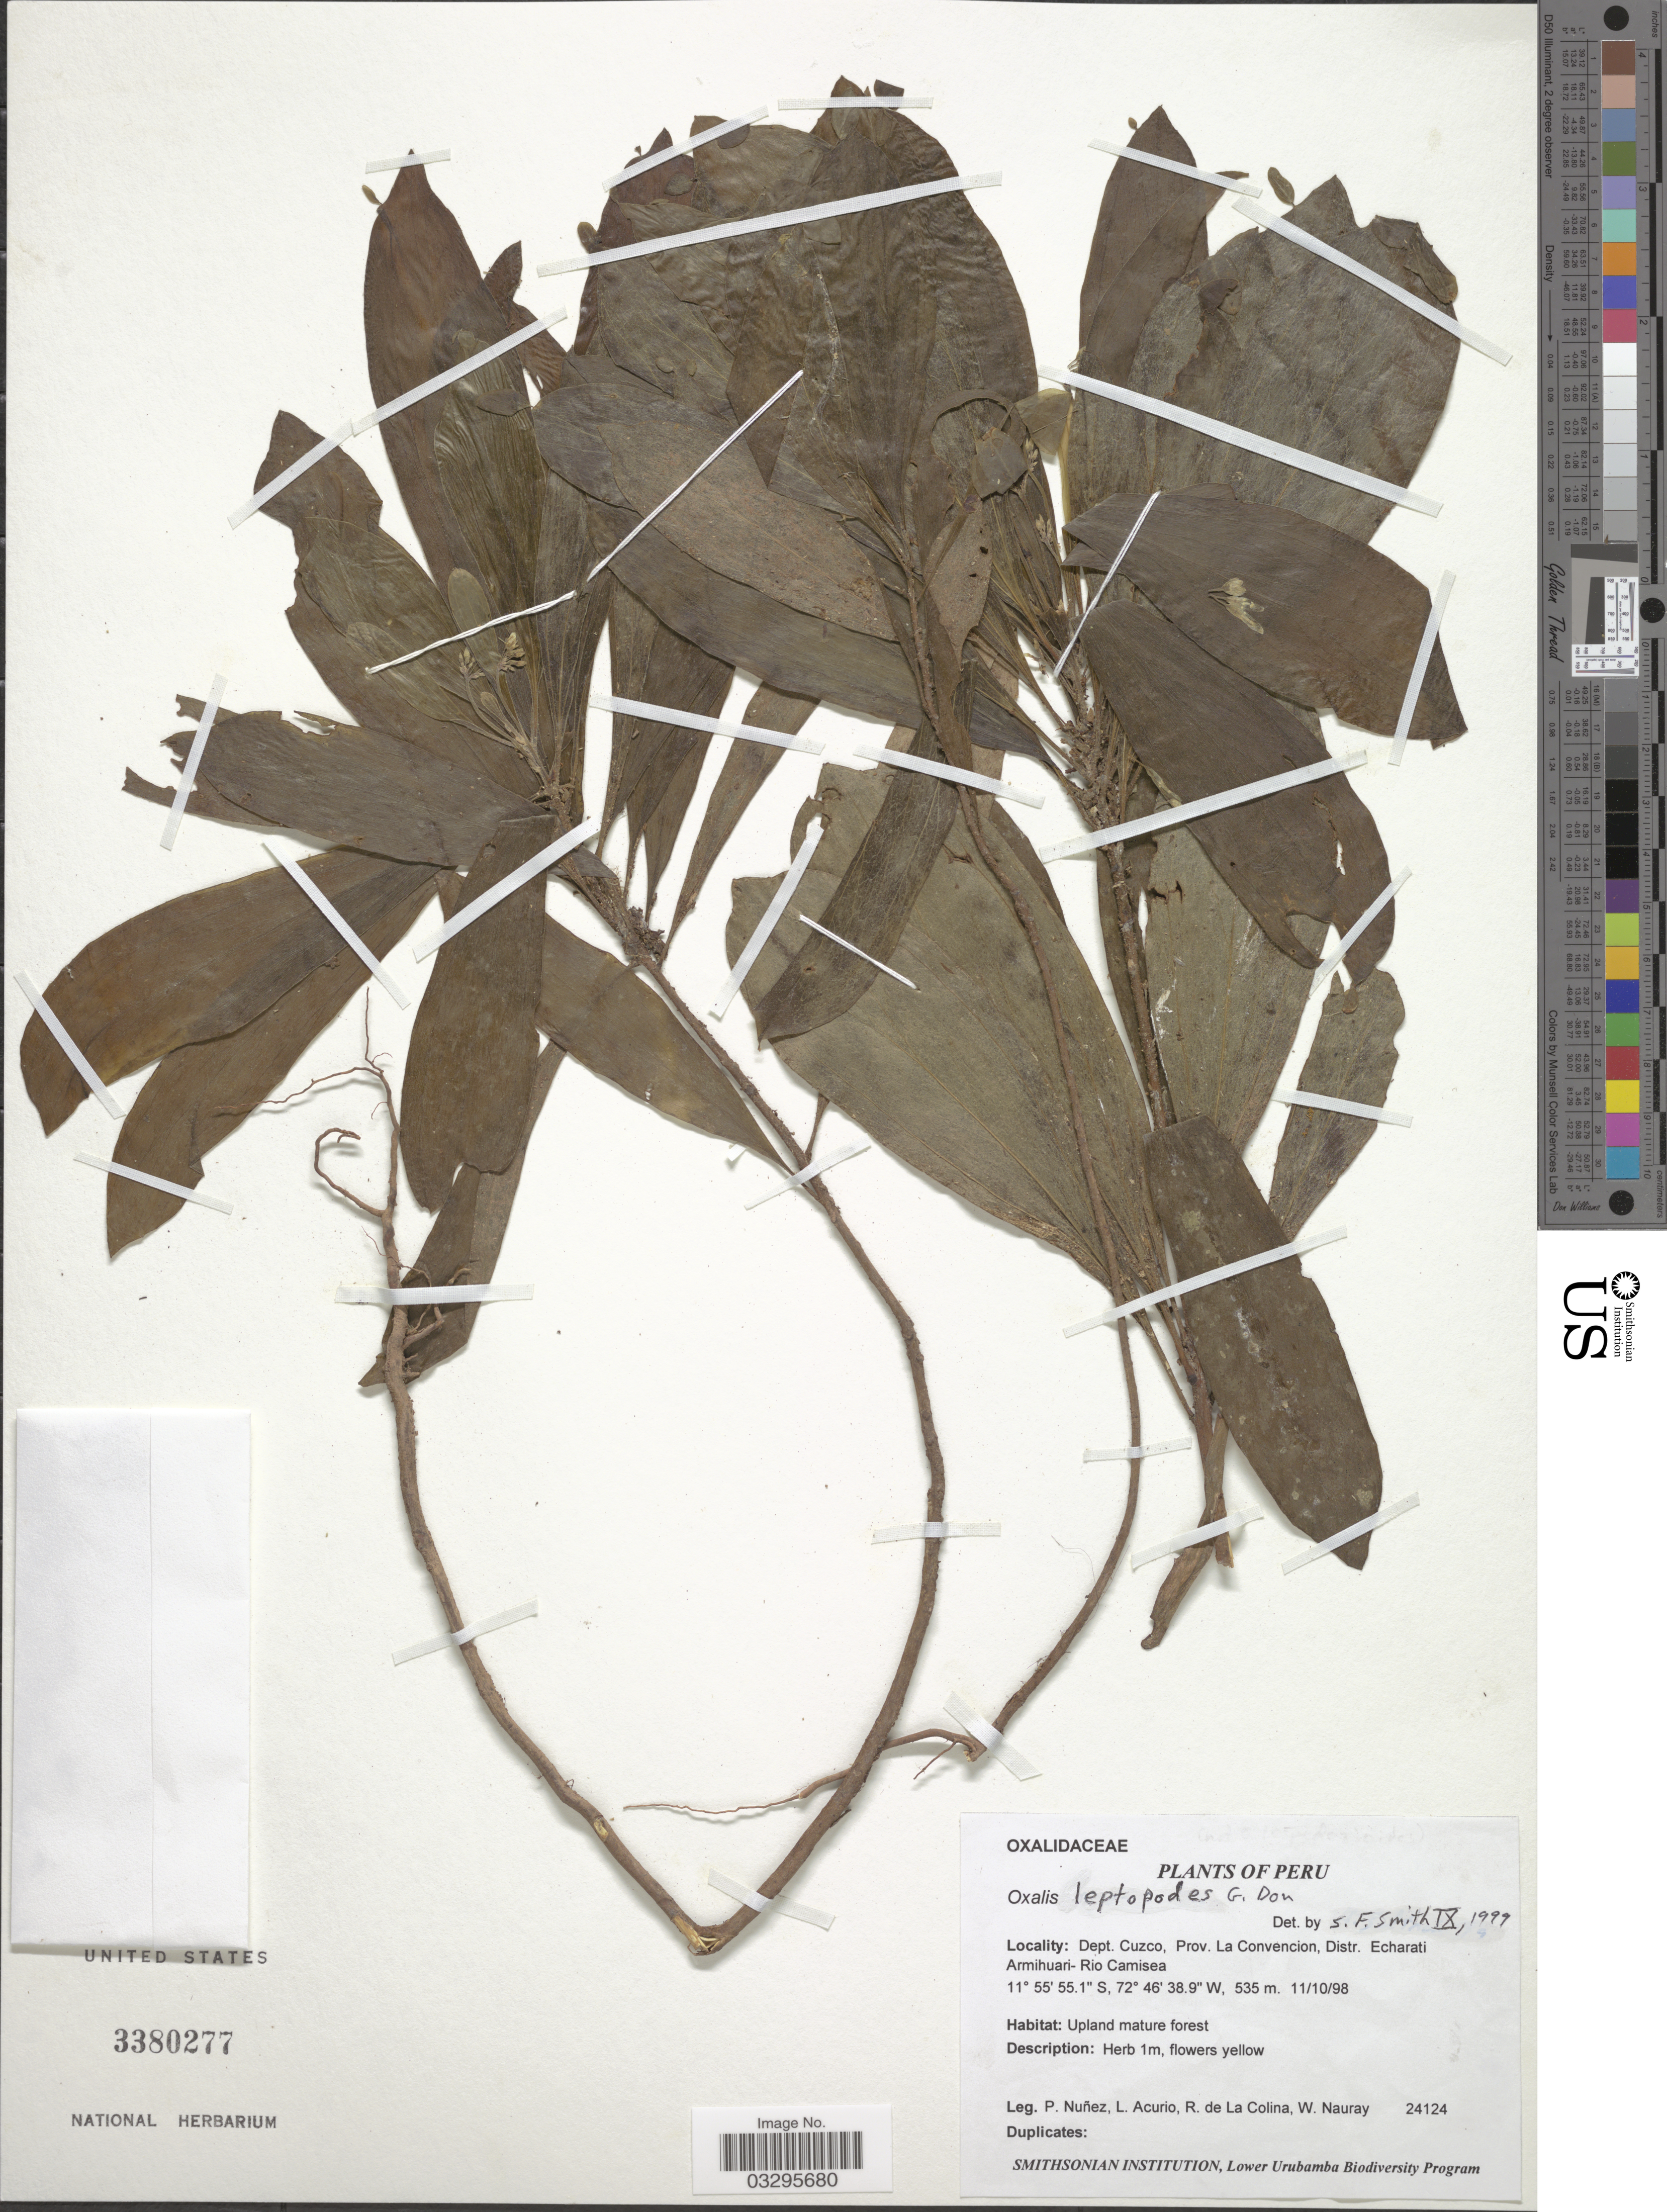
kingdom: Plantae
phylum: Tracheophyta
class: Magnoliopsida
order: Oxalidales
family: Oxalidaceae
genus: Oxalis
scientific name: Oxalis leptopodes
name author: G. Don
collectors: P. Nuñez V., L. Acurio, R. de La Colina & W. Nauray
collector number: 24124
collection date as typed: Transcribed d/m/y: 11/10/98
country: Peru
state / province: Cusco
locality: Dept. Cuzco, Prov. La Convencion, Distr. Echarati Armihuari-Rio Camisea.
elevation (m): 535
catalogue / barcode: US 3380277